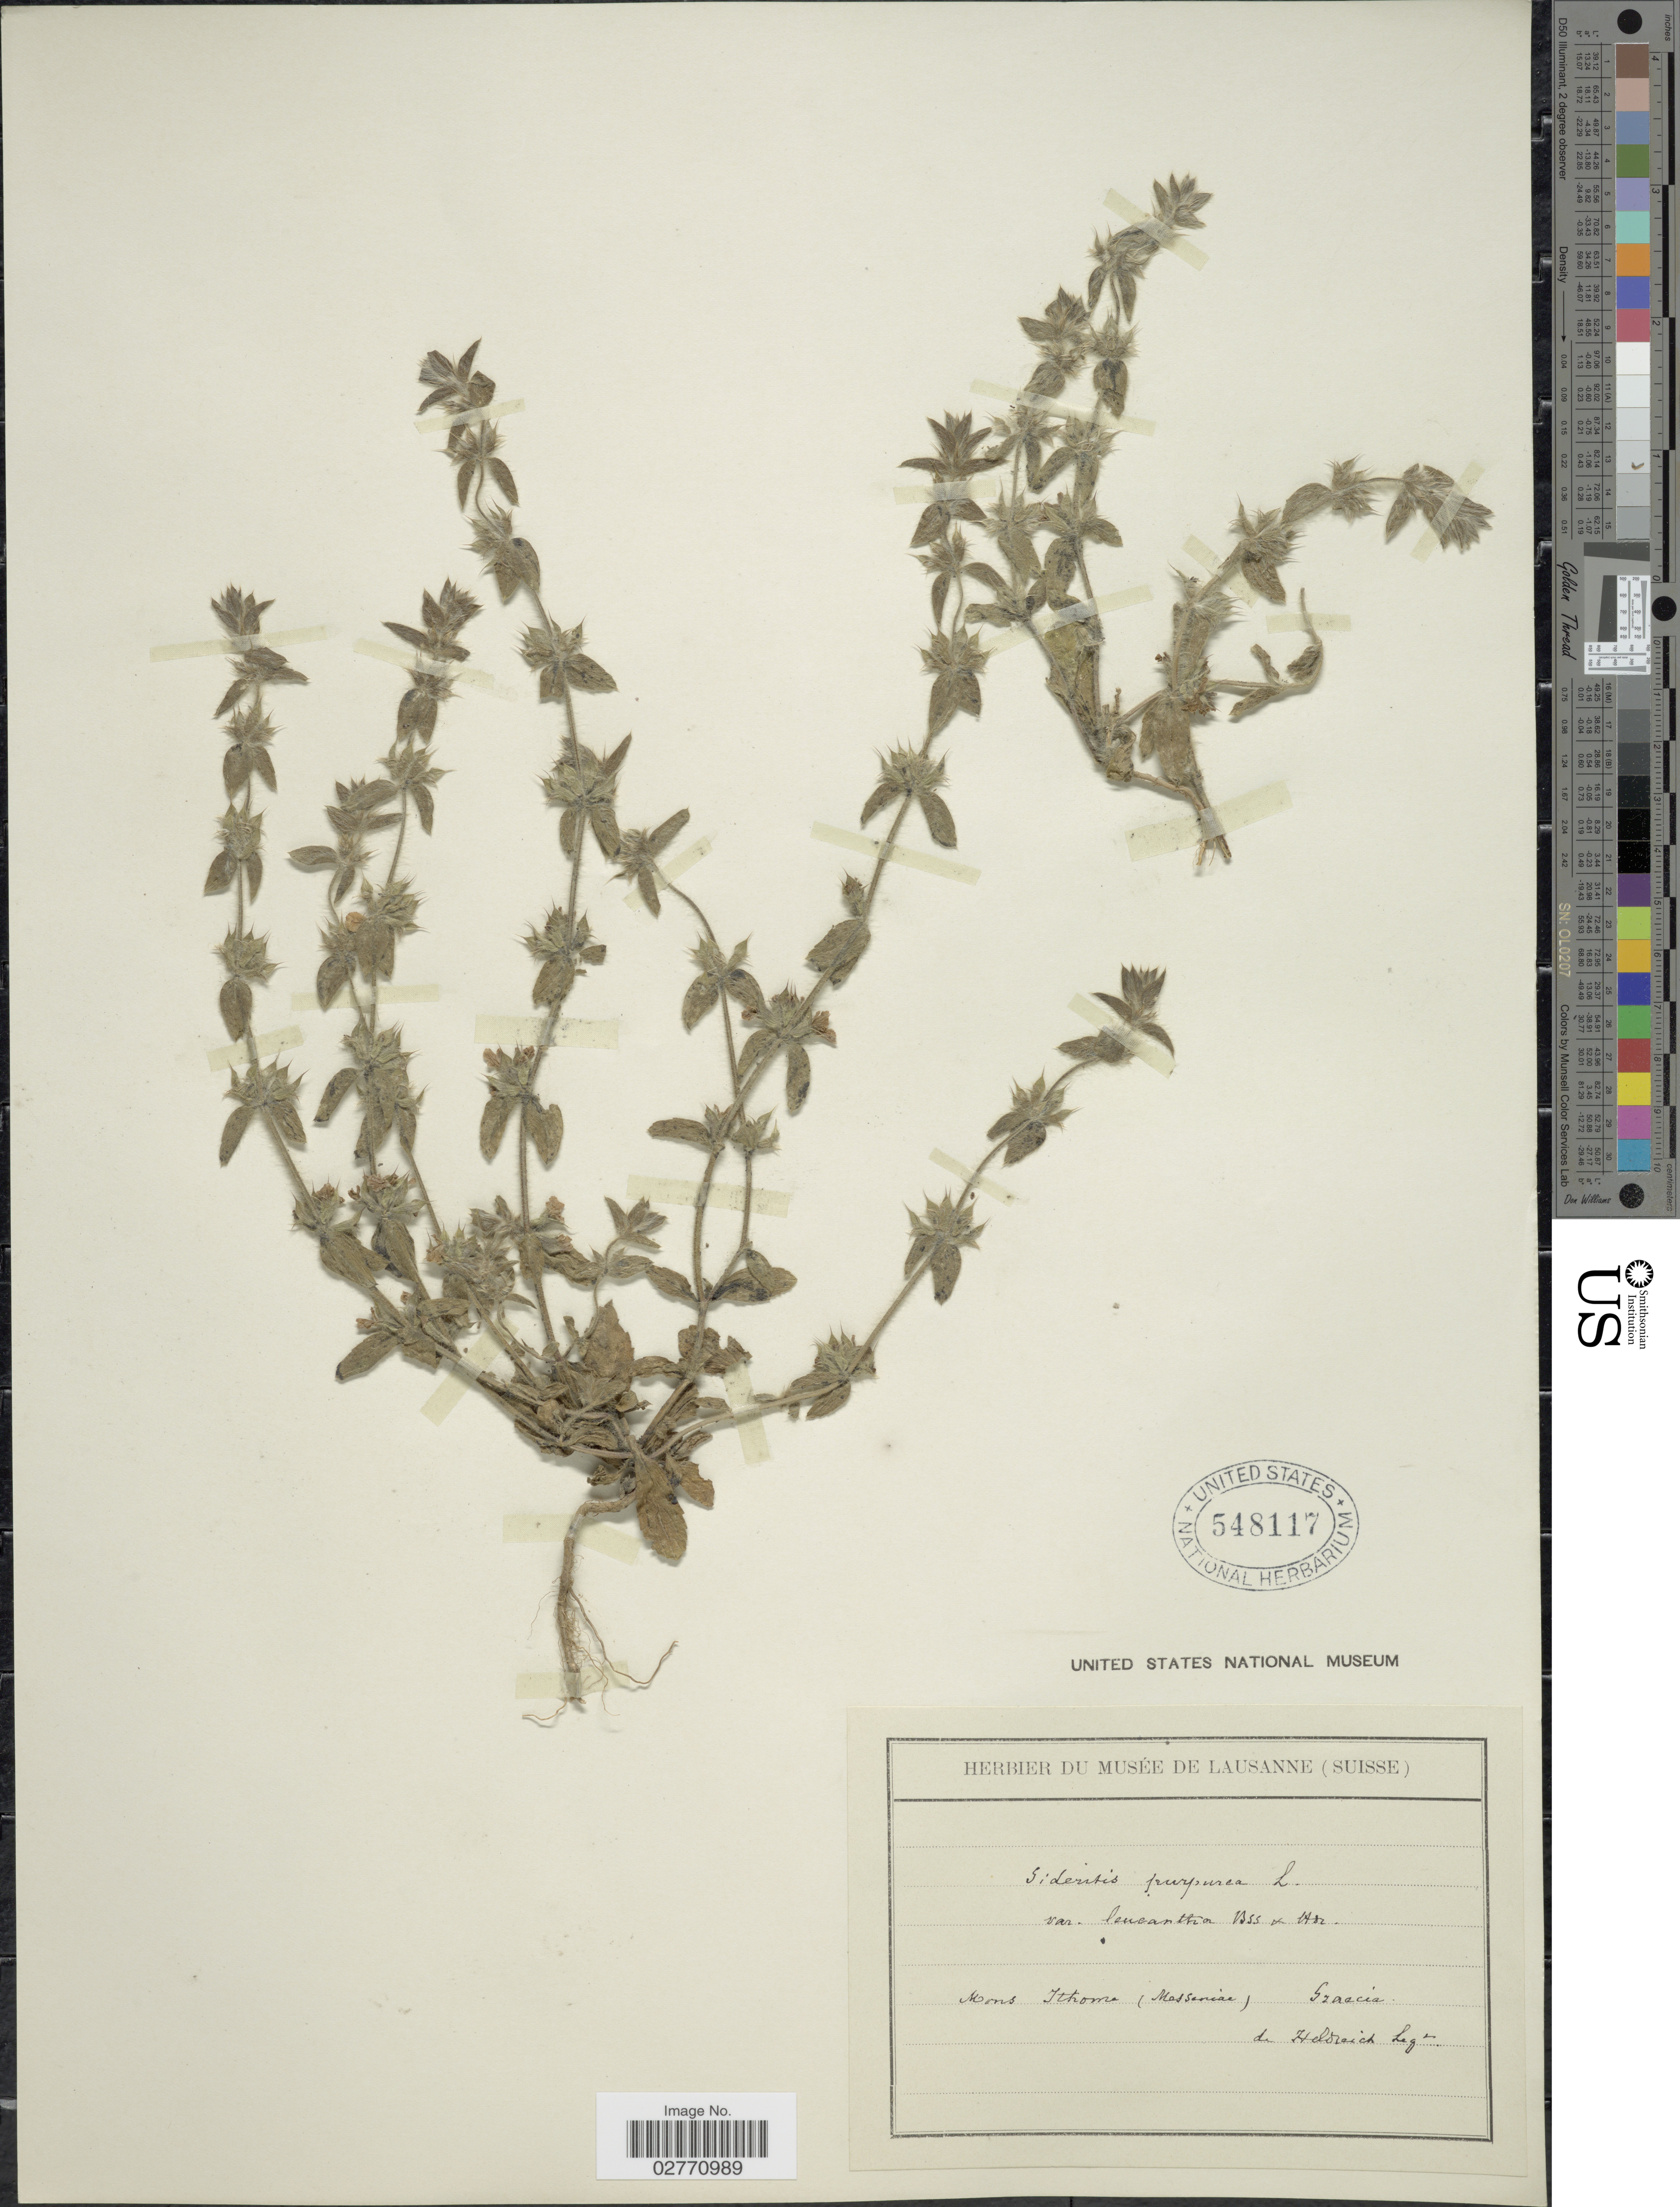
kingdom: Plantae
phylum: Tracheophyta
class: Magnoliopsida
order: Lamiales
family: Lamiaceae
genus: Sideritis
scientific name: Sideritis purpurea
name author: Talbot ex Benth.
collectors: -. De Heldreich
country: Greece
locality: Mons Ithome (Masseniae).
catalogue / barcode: US 548117